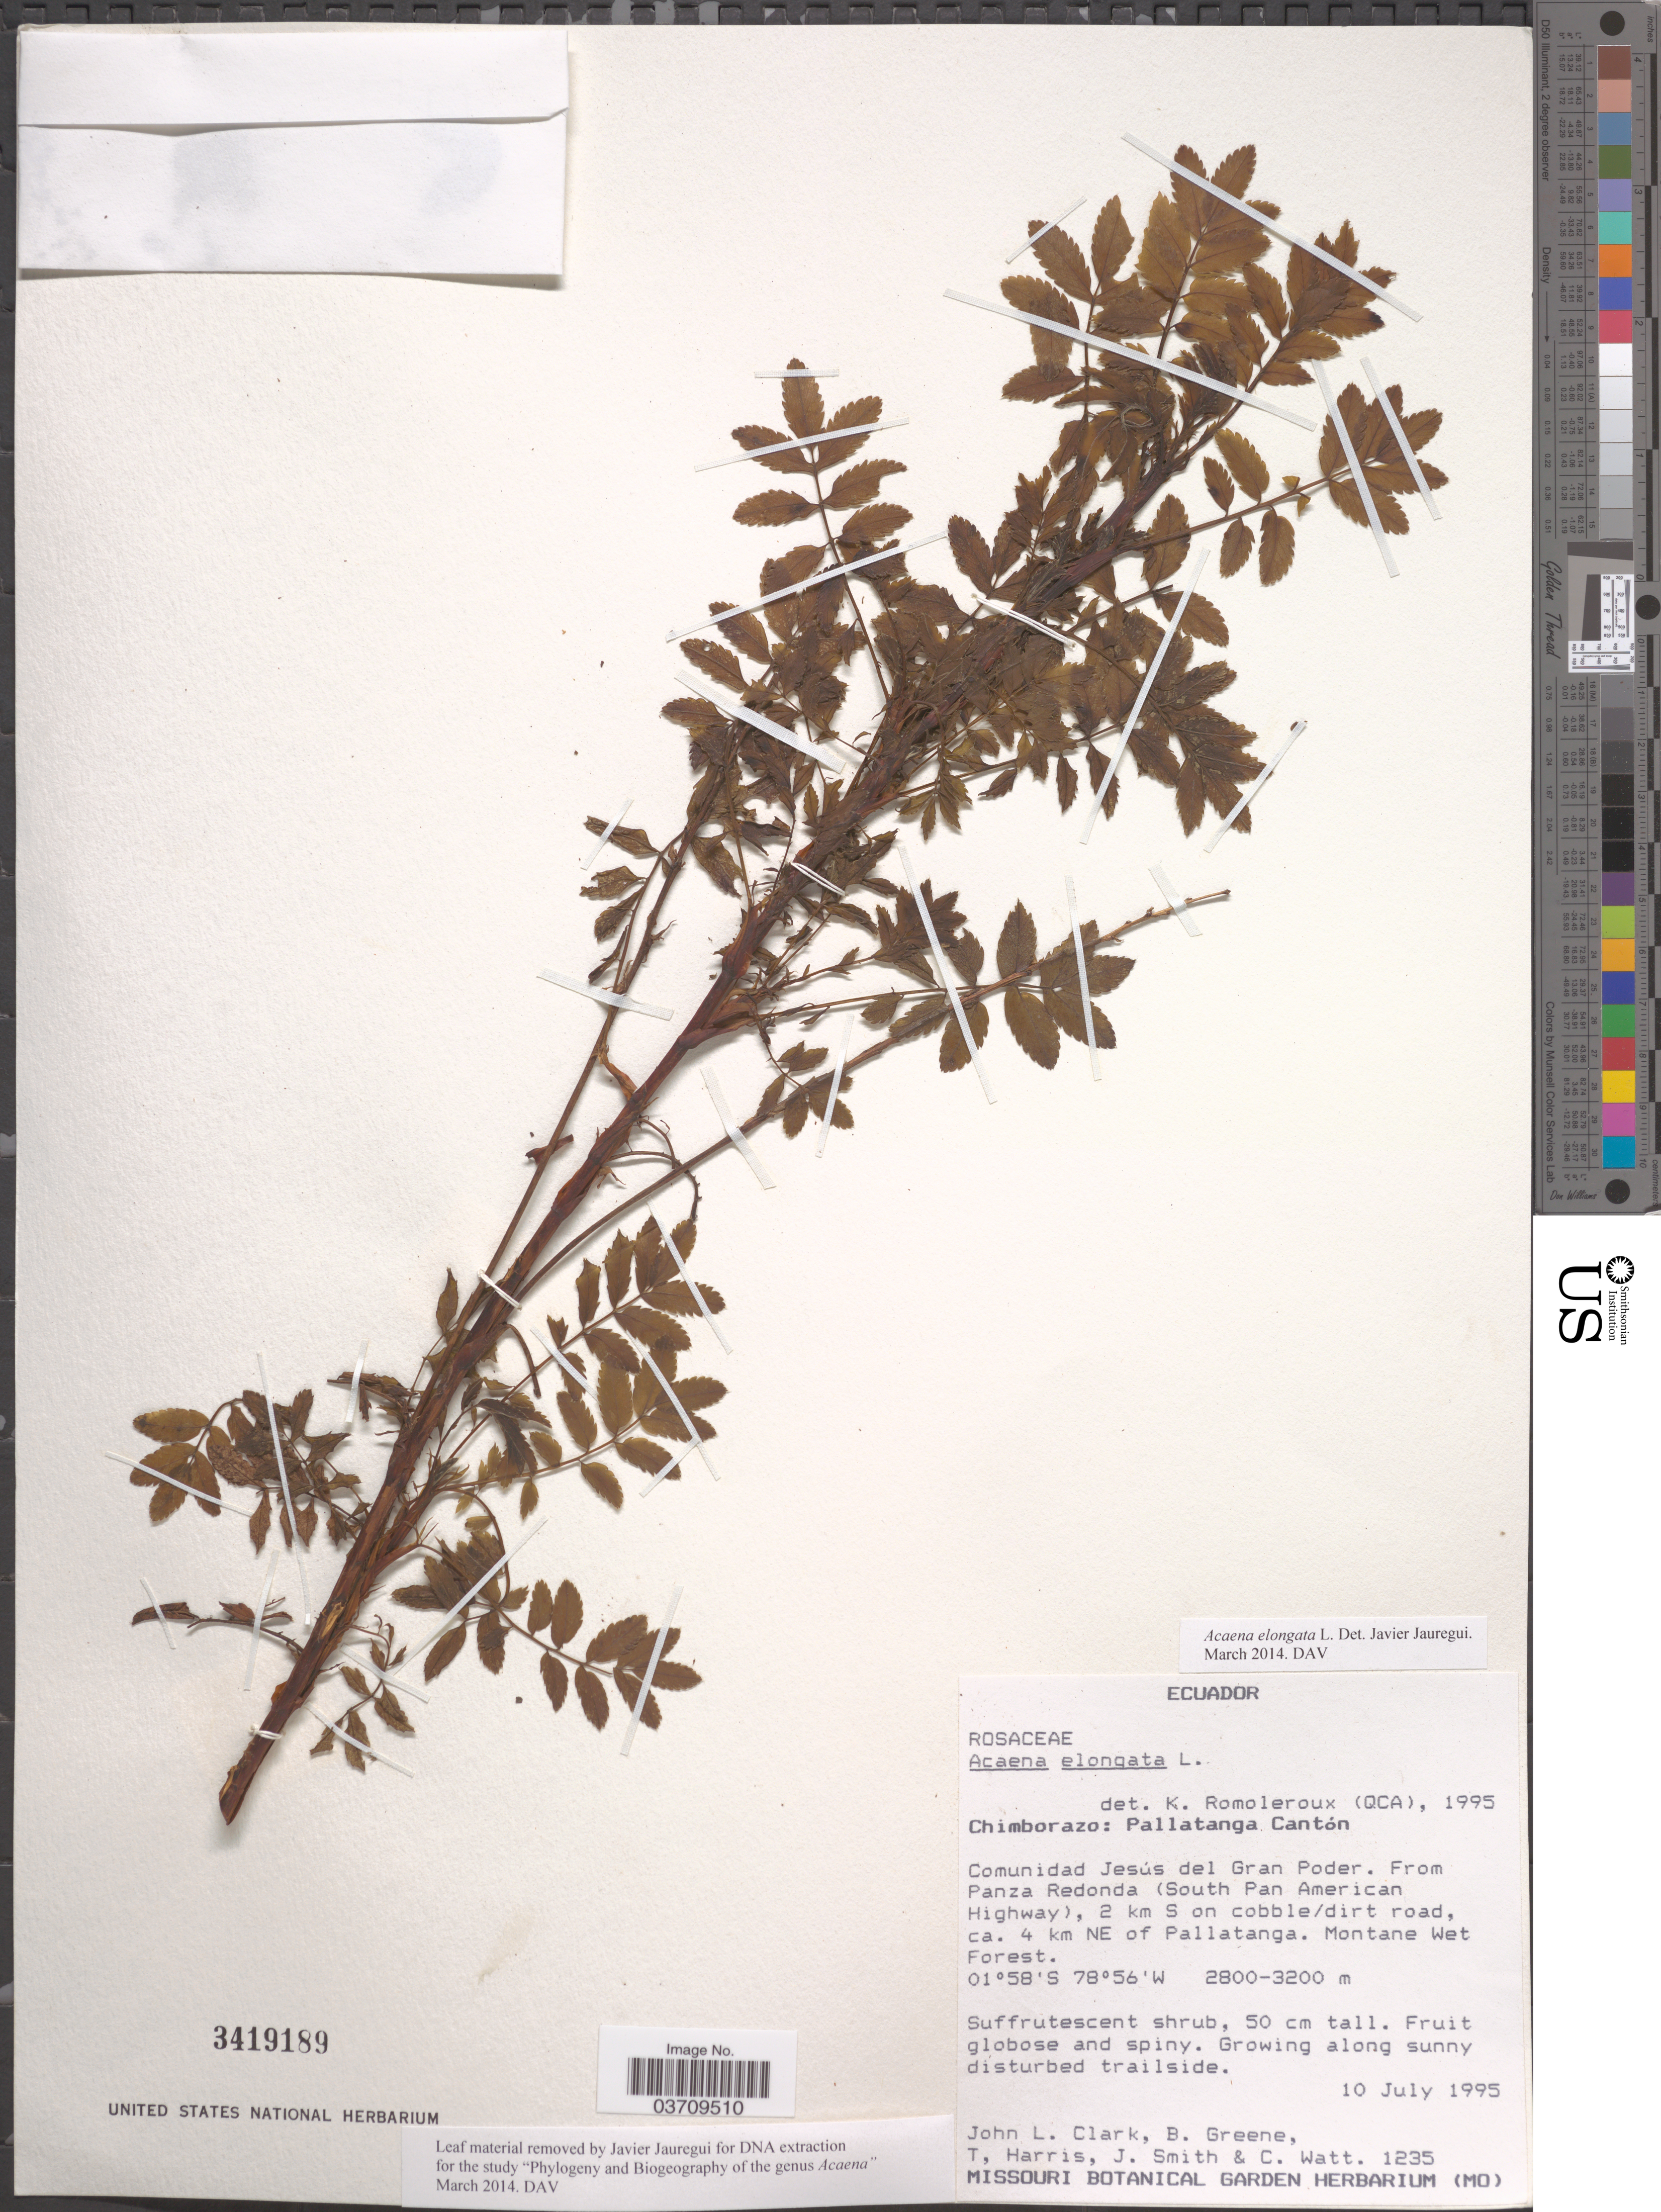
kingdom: Plantae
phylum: Tracheophyta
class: Magnoliopsida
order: Rosales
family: Rosaceae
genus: Acaena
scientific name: Acaena elongata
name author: L.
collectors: J. L. Clark, B. Greene, T. Harris, J. Smith & C. Watt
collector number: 1235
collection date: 1995-07-10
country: Ecuador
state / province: Chimborazo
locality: Pallatanga Cantón. Comunidad Jesús del Gran Poder. From Panza Redonda (South Pan American Highway), 2 km S on cobble/ dirt road, ca. 4 km NE of Pallatanga.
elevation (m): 2800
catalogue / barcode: US 3419189